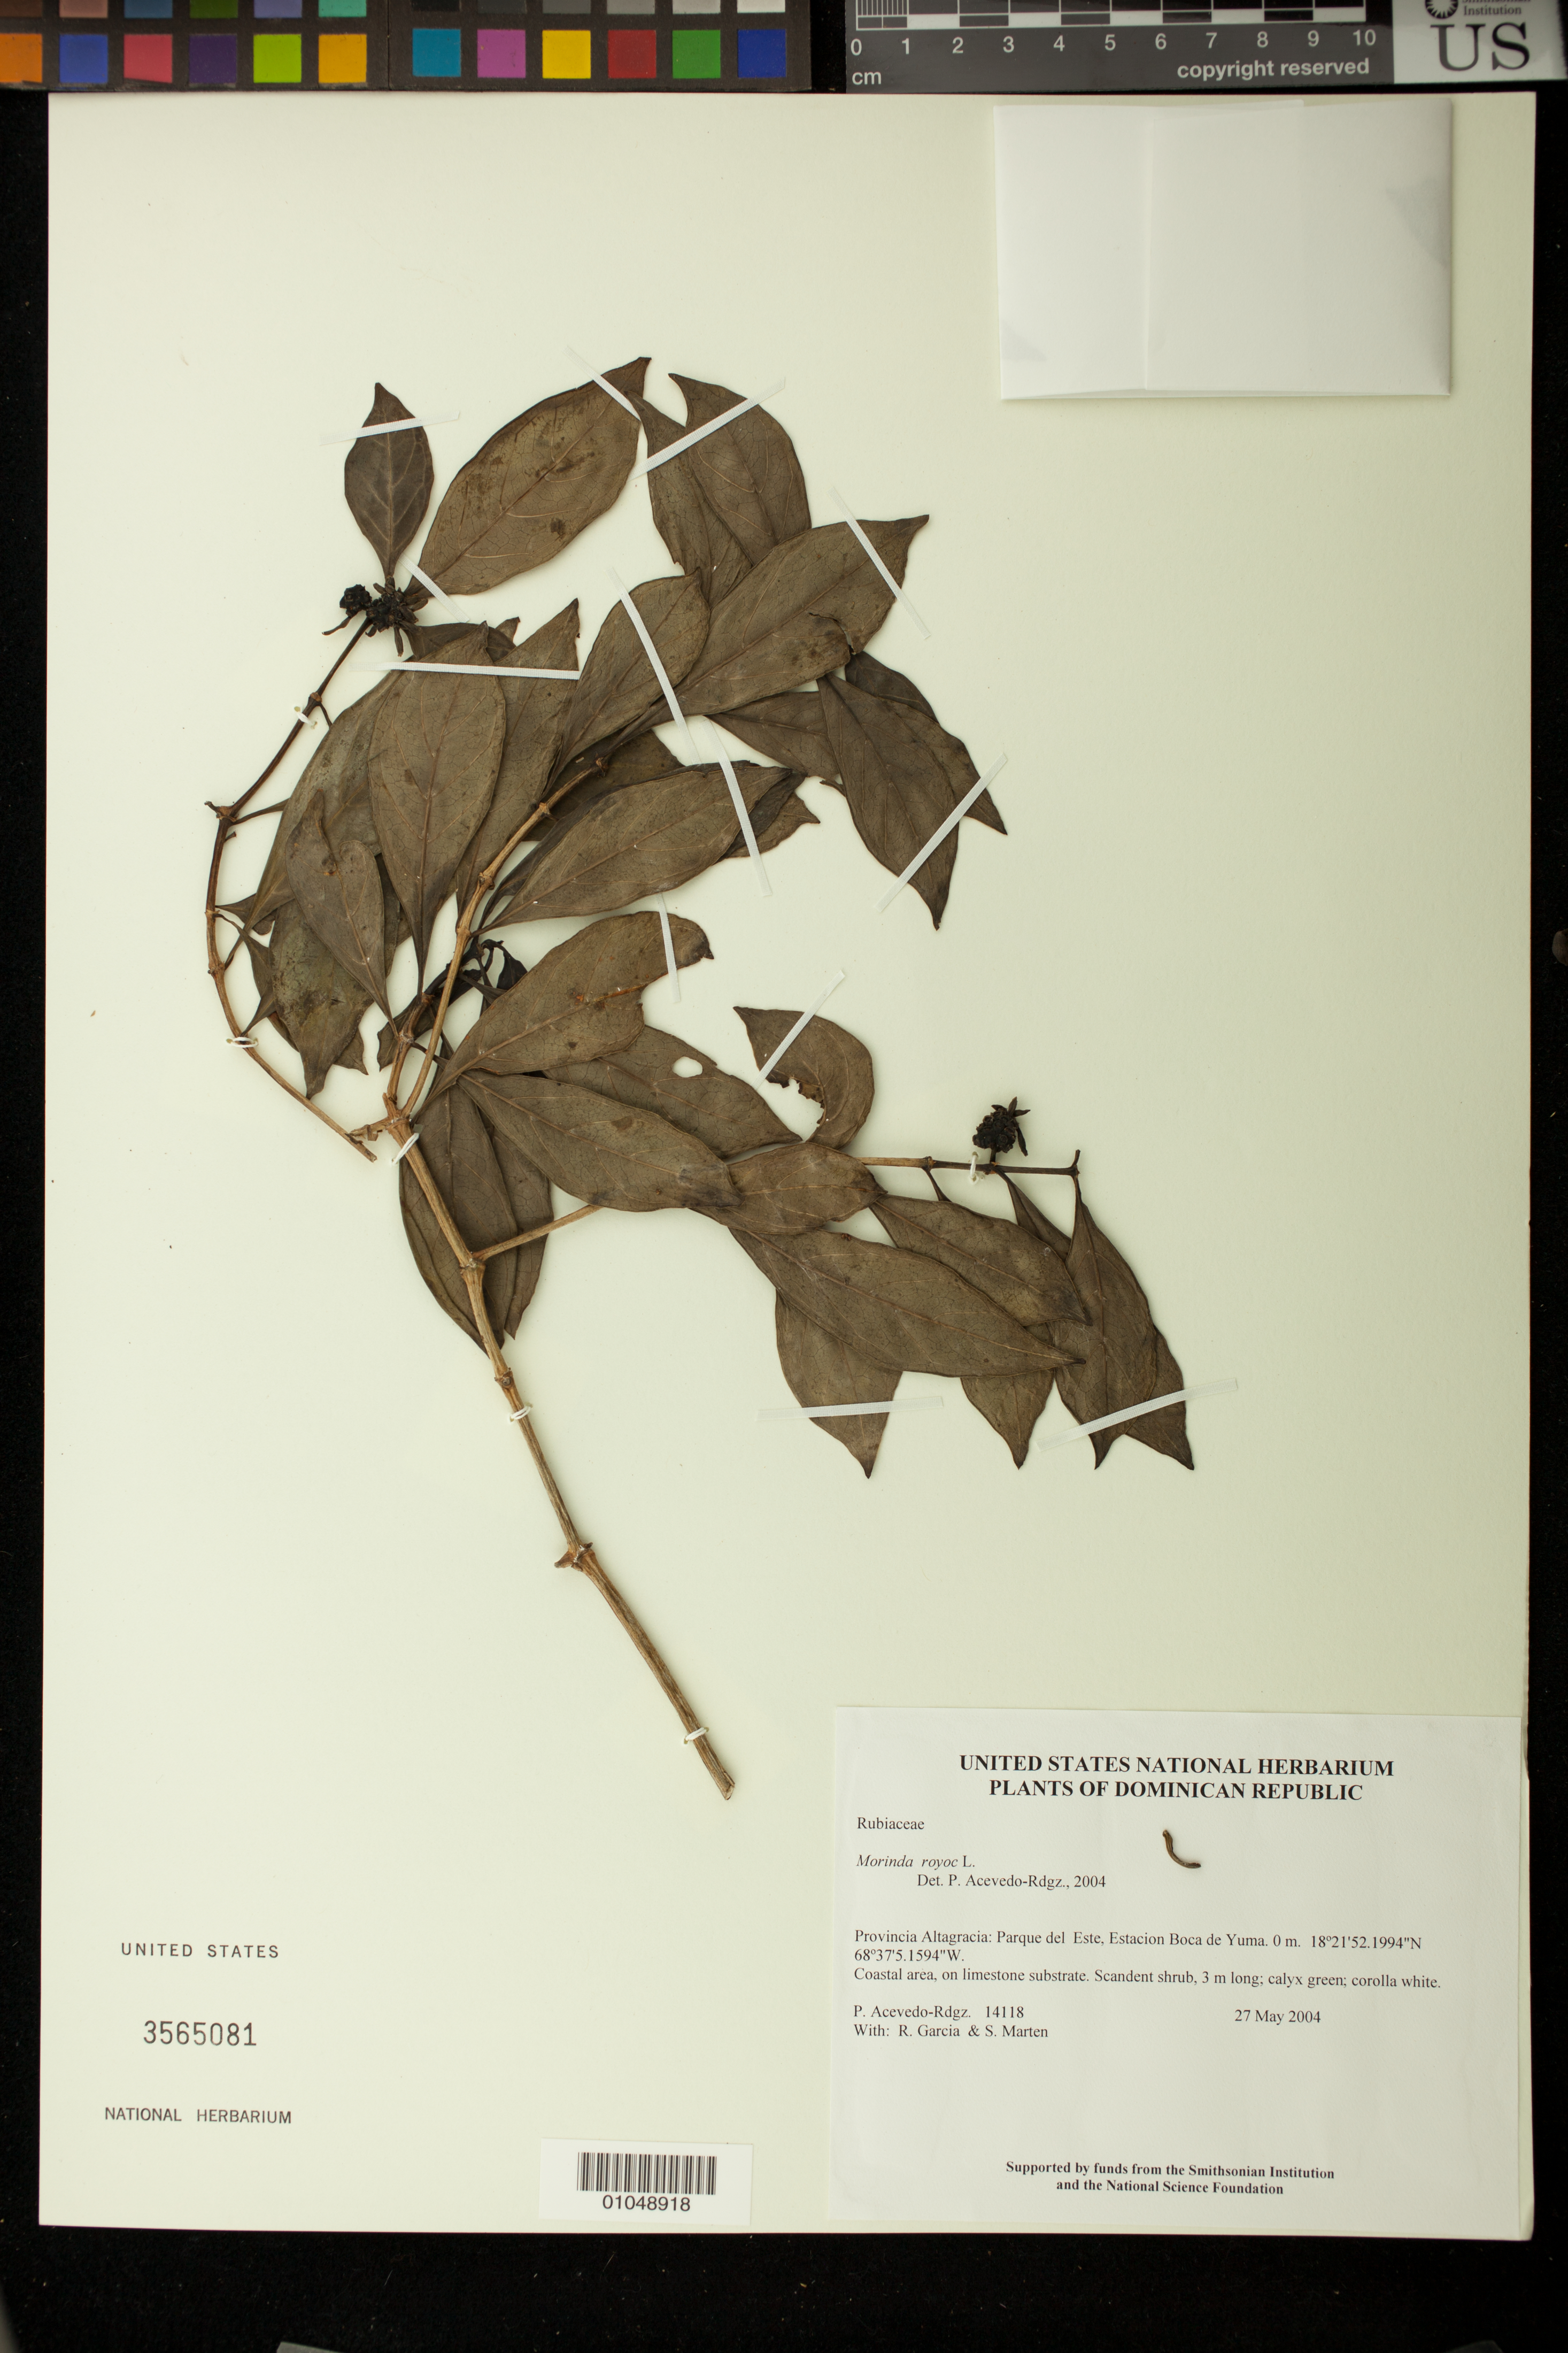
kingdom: Plantae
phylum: Tracheophyta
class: Magnoliopsida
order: Gentianales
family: Rubiaceae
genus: Morinda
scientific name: Morinda royoc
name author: L.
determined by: Acevedo-Rodríguez, P., (BOT), Smithsonian Institution - National Museum of Natural History (UNITED STATES)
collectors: P. Acevedo-Rodr., R. G. García & S. Marten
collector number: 14118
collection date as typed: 27 May 2004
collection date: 2004-05-27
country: Dominican Republic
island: Hispaniola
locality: Provincia Altagracia: Parque del Este, Estacion Boca de Yuma.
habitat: Coastal area, on limestone substrate.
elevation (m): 0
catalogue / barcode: US 3565081